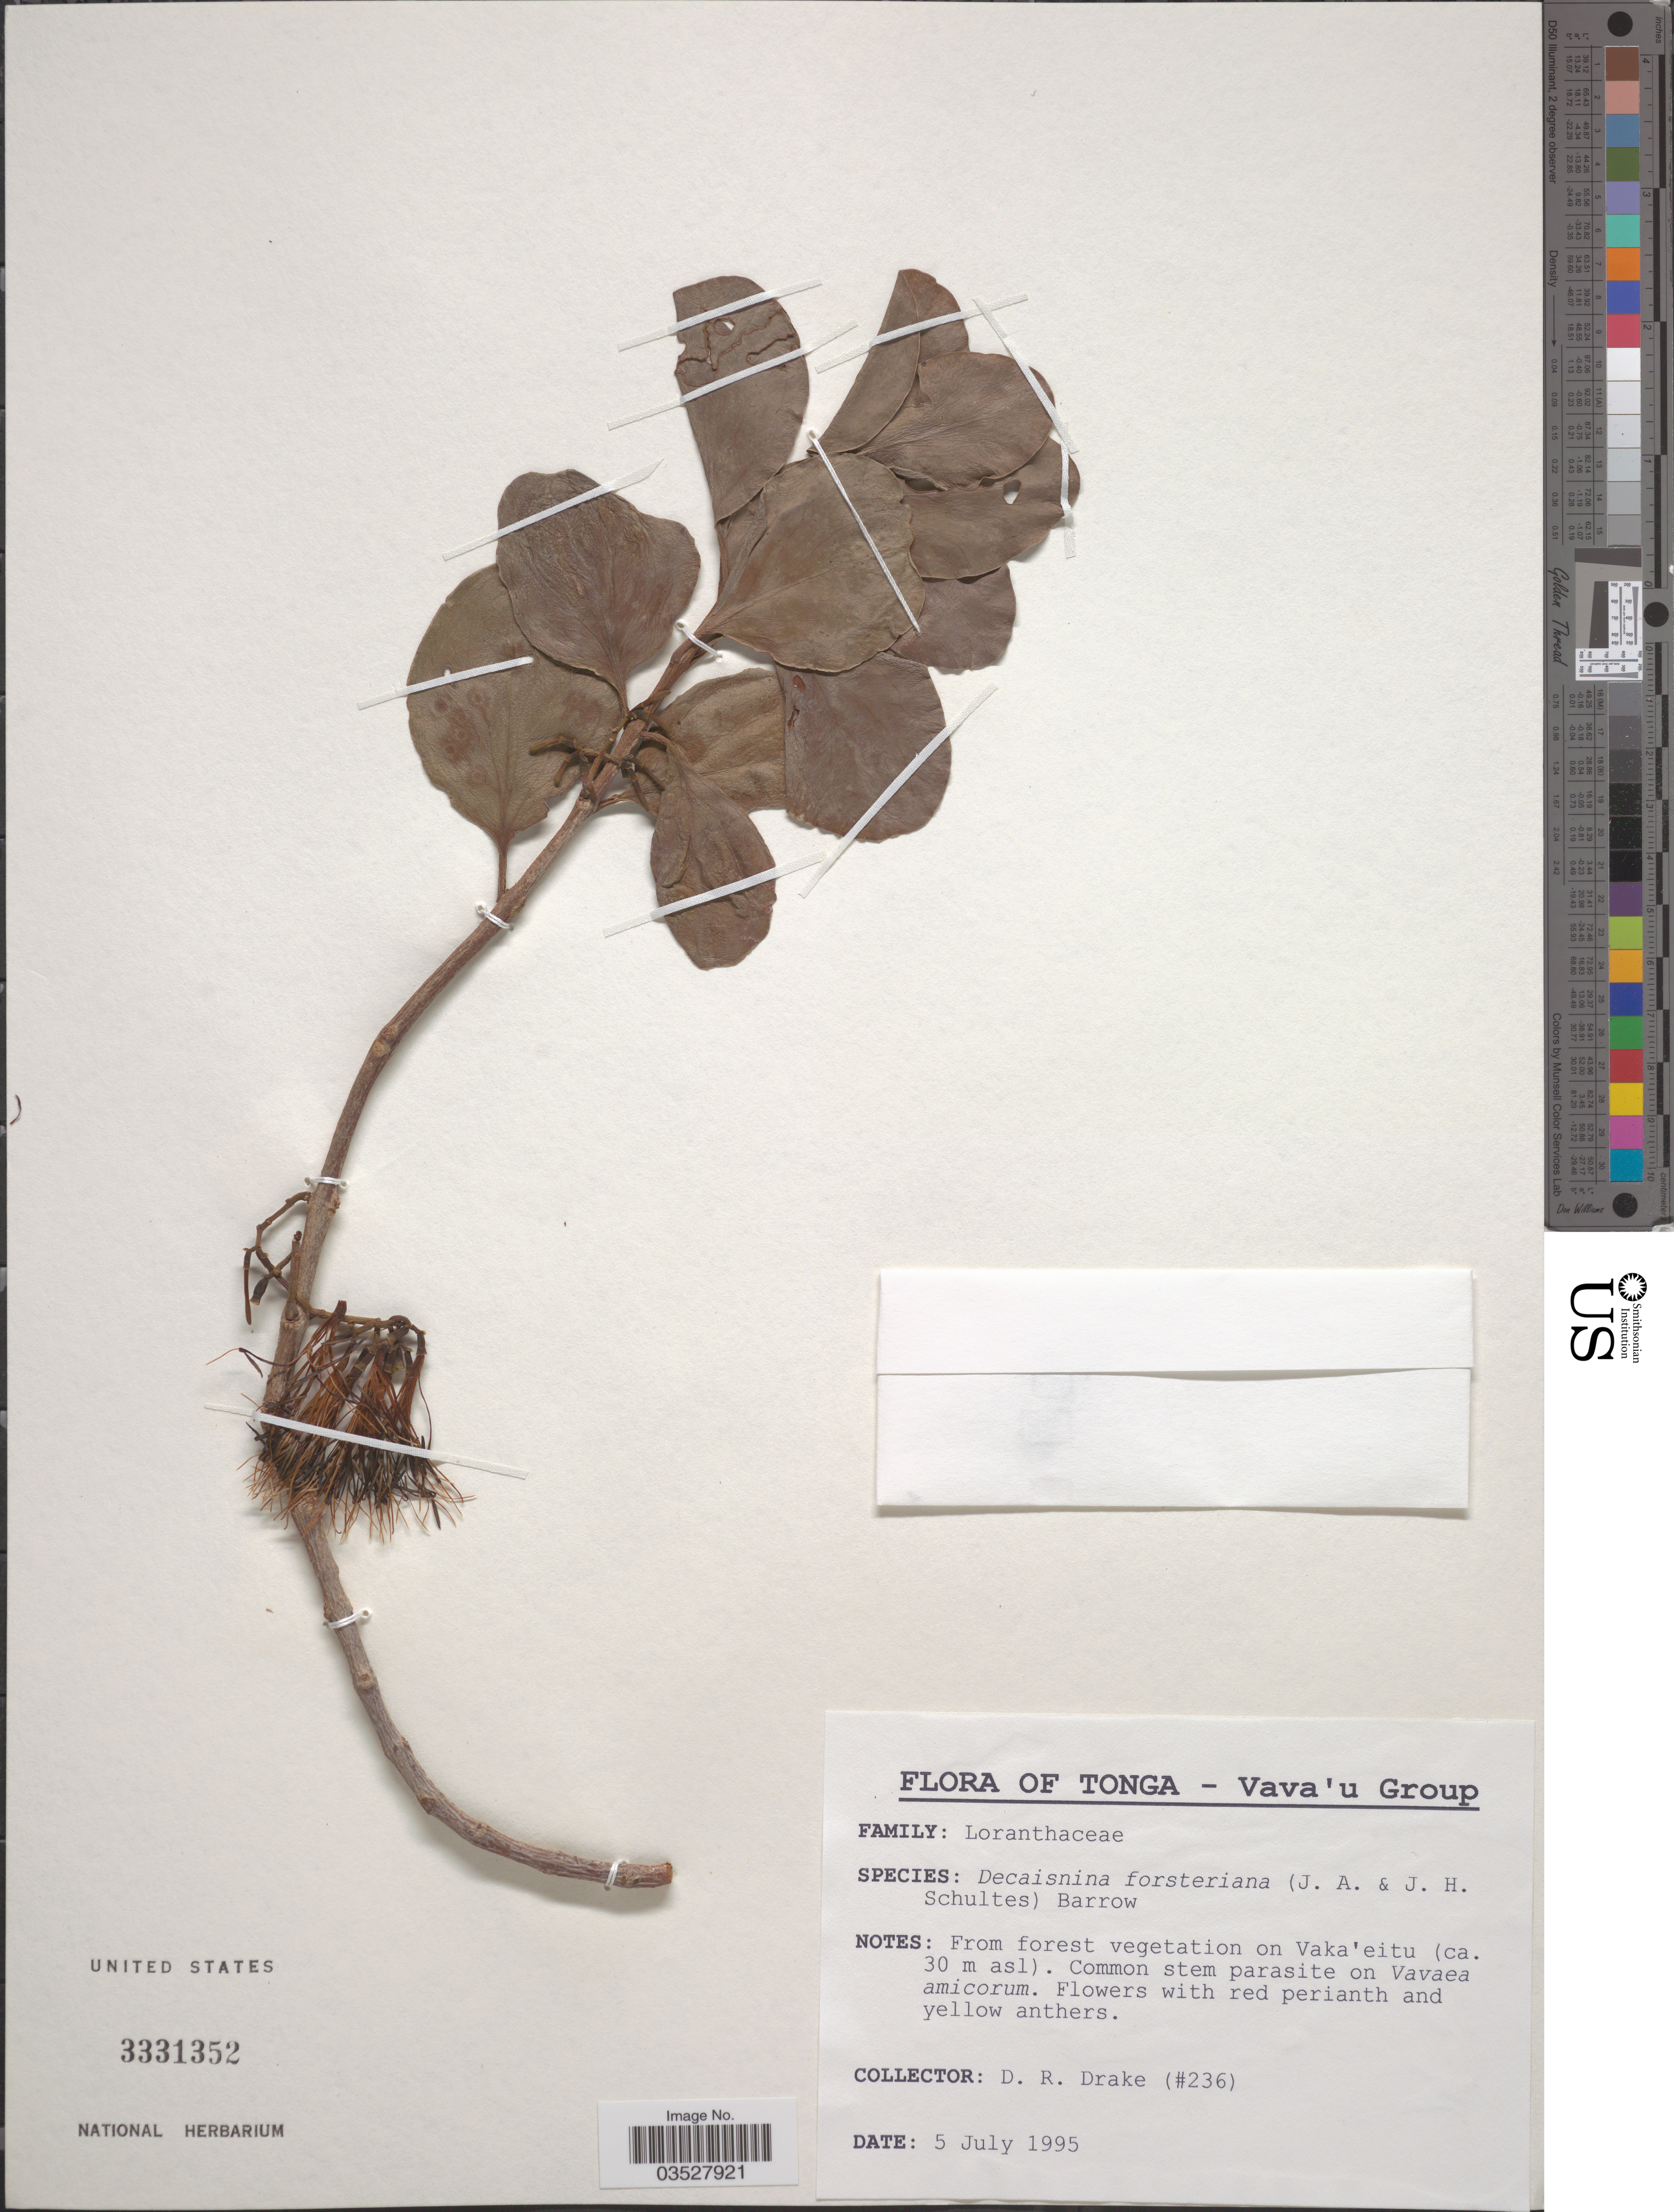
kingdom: Plantae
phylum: Tracheophyta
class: Magnoliopsida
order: Santalales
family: Loranthaceae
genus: Decaisnina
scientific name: Decaisnina forsteriana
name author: (Schult. & Schult. f.) Barlow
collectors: D.R. Drake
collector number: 236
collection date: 1995-07-05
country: Tonga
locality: Vava'u Group. From forest vegetation on Vaka'eitu.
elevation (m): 30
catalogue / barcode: US 3331352